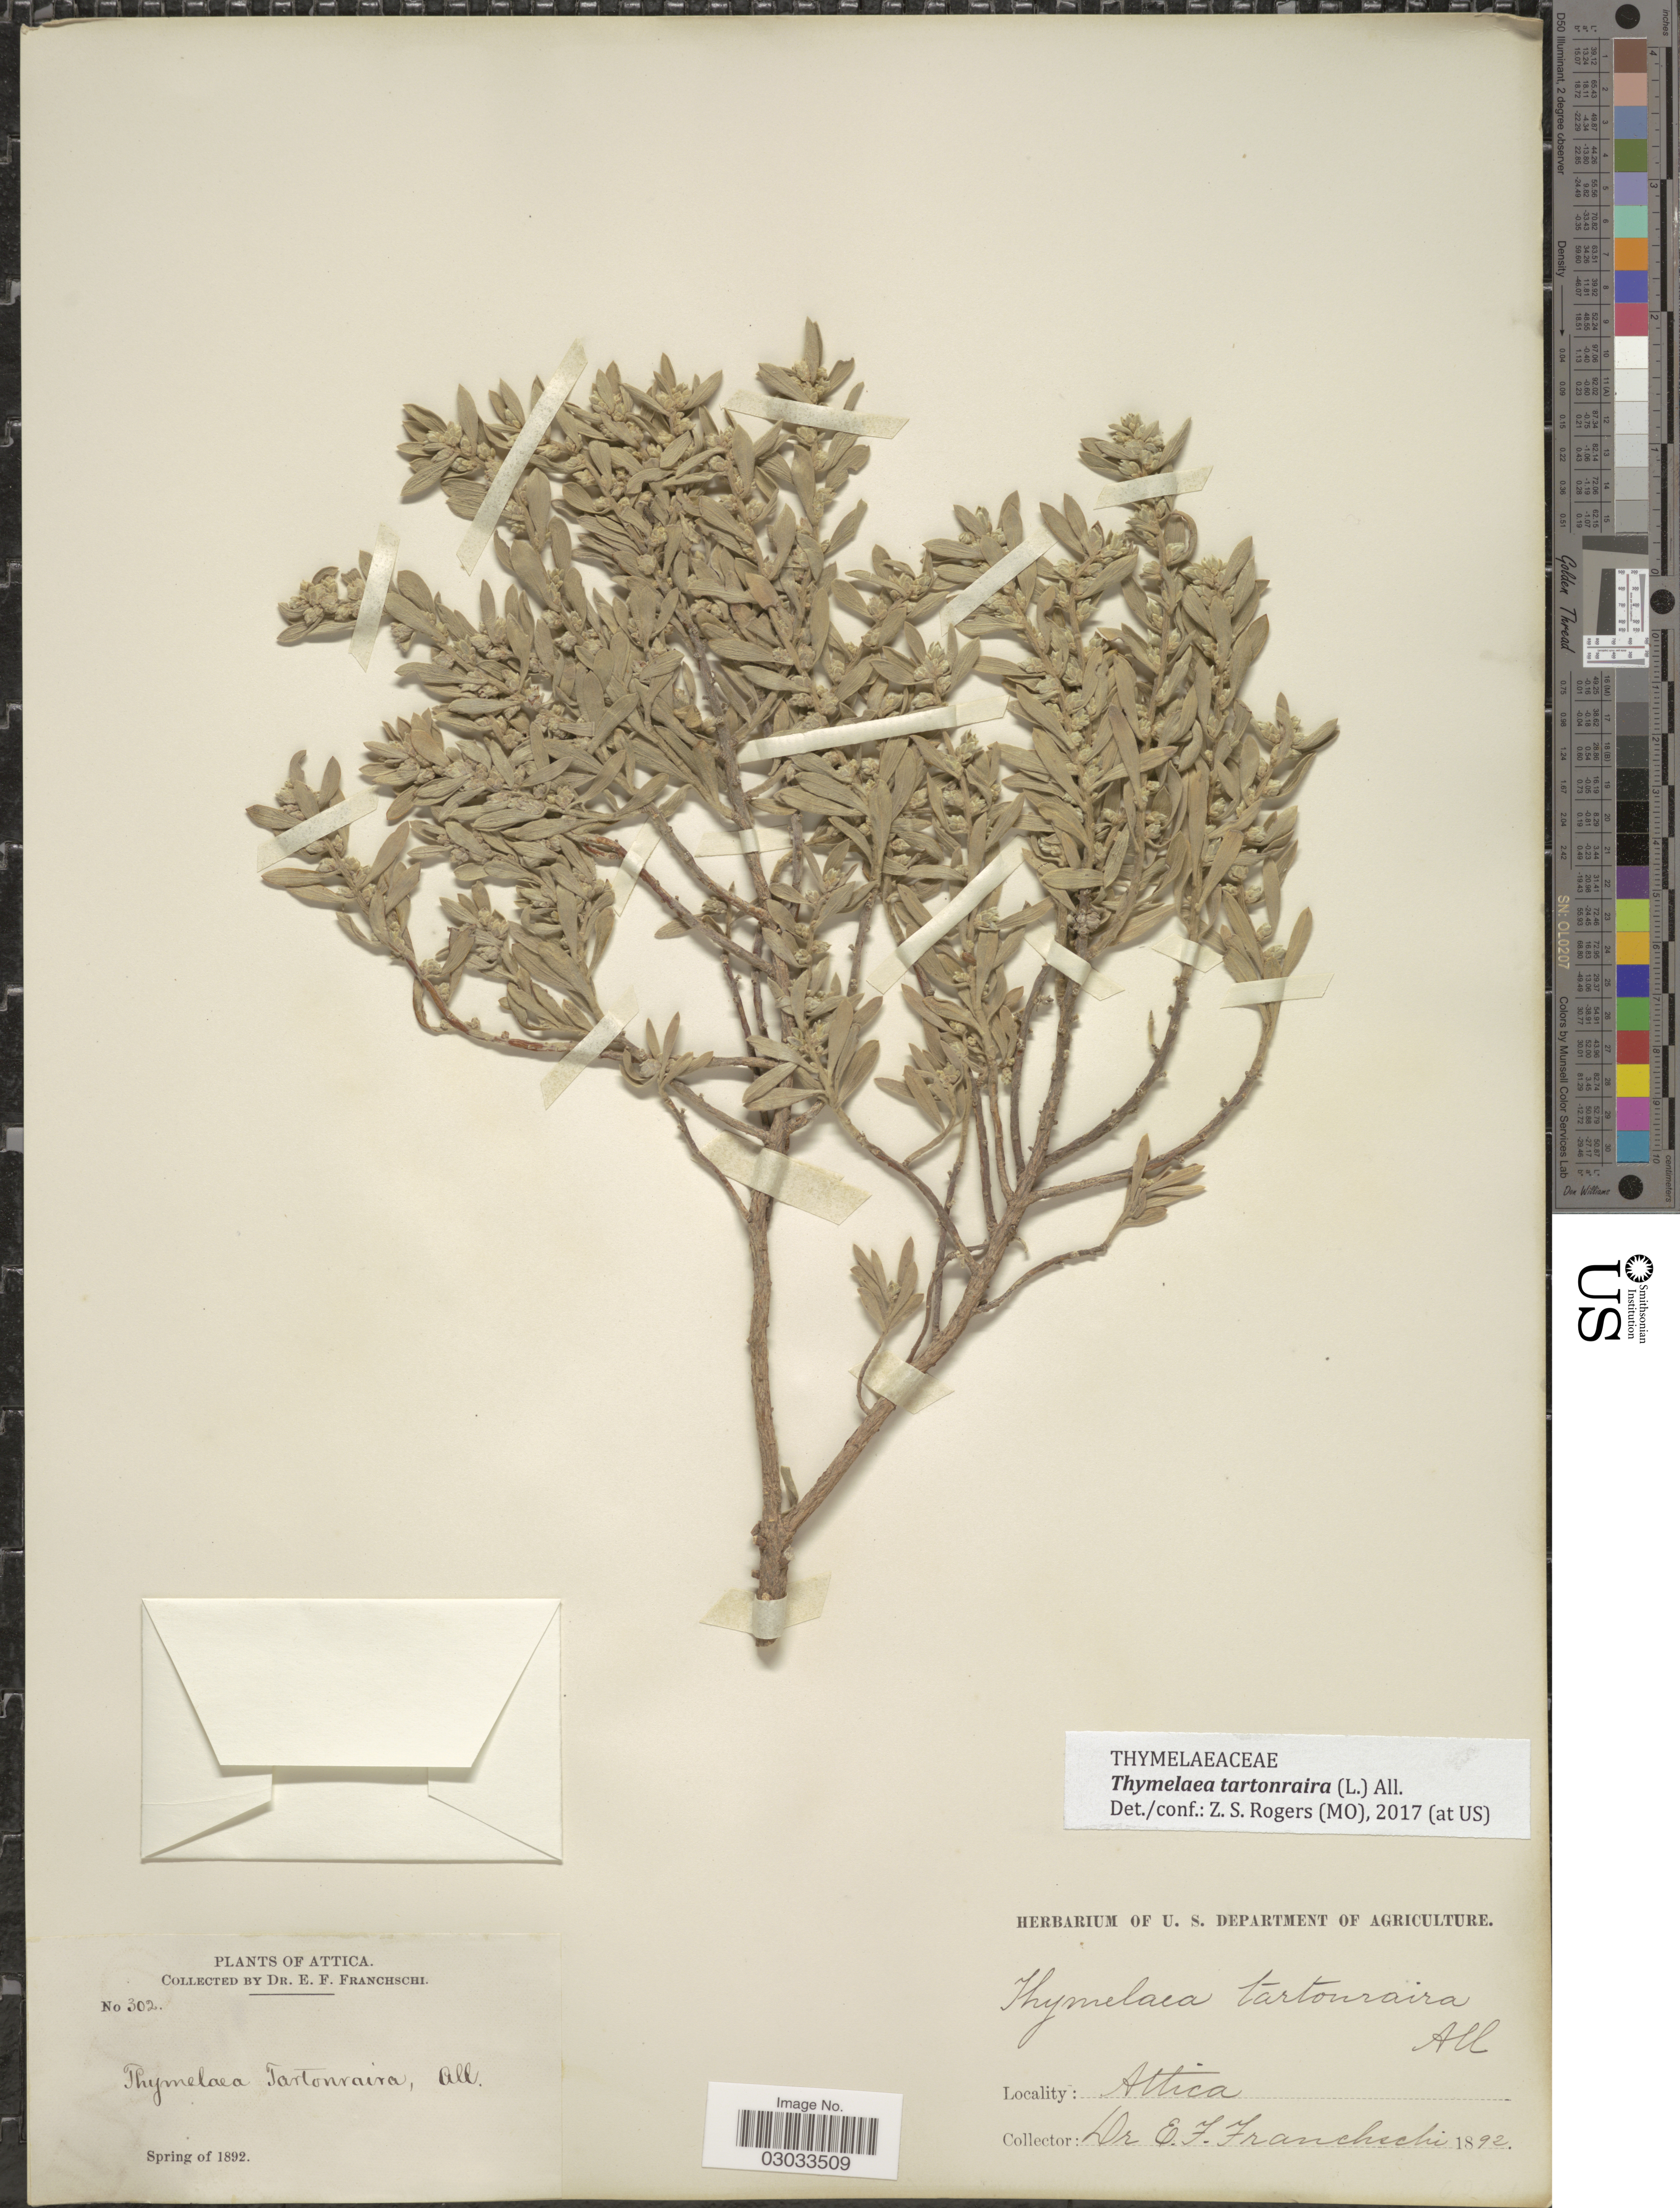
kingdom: Plantae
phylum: Tracheophyta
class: Magnoliopsida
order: Malvales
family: Thymelaeaceae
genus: Thymelaea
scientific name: Thymelaea tartonraira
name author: (L.) All.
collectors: E. Franchschi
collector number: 302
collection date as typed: Spring of 1892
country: Greece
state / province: Attica